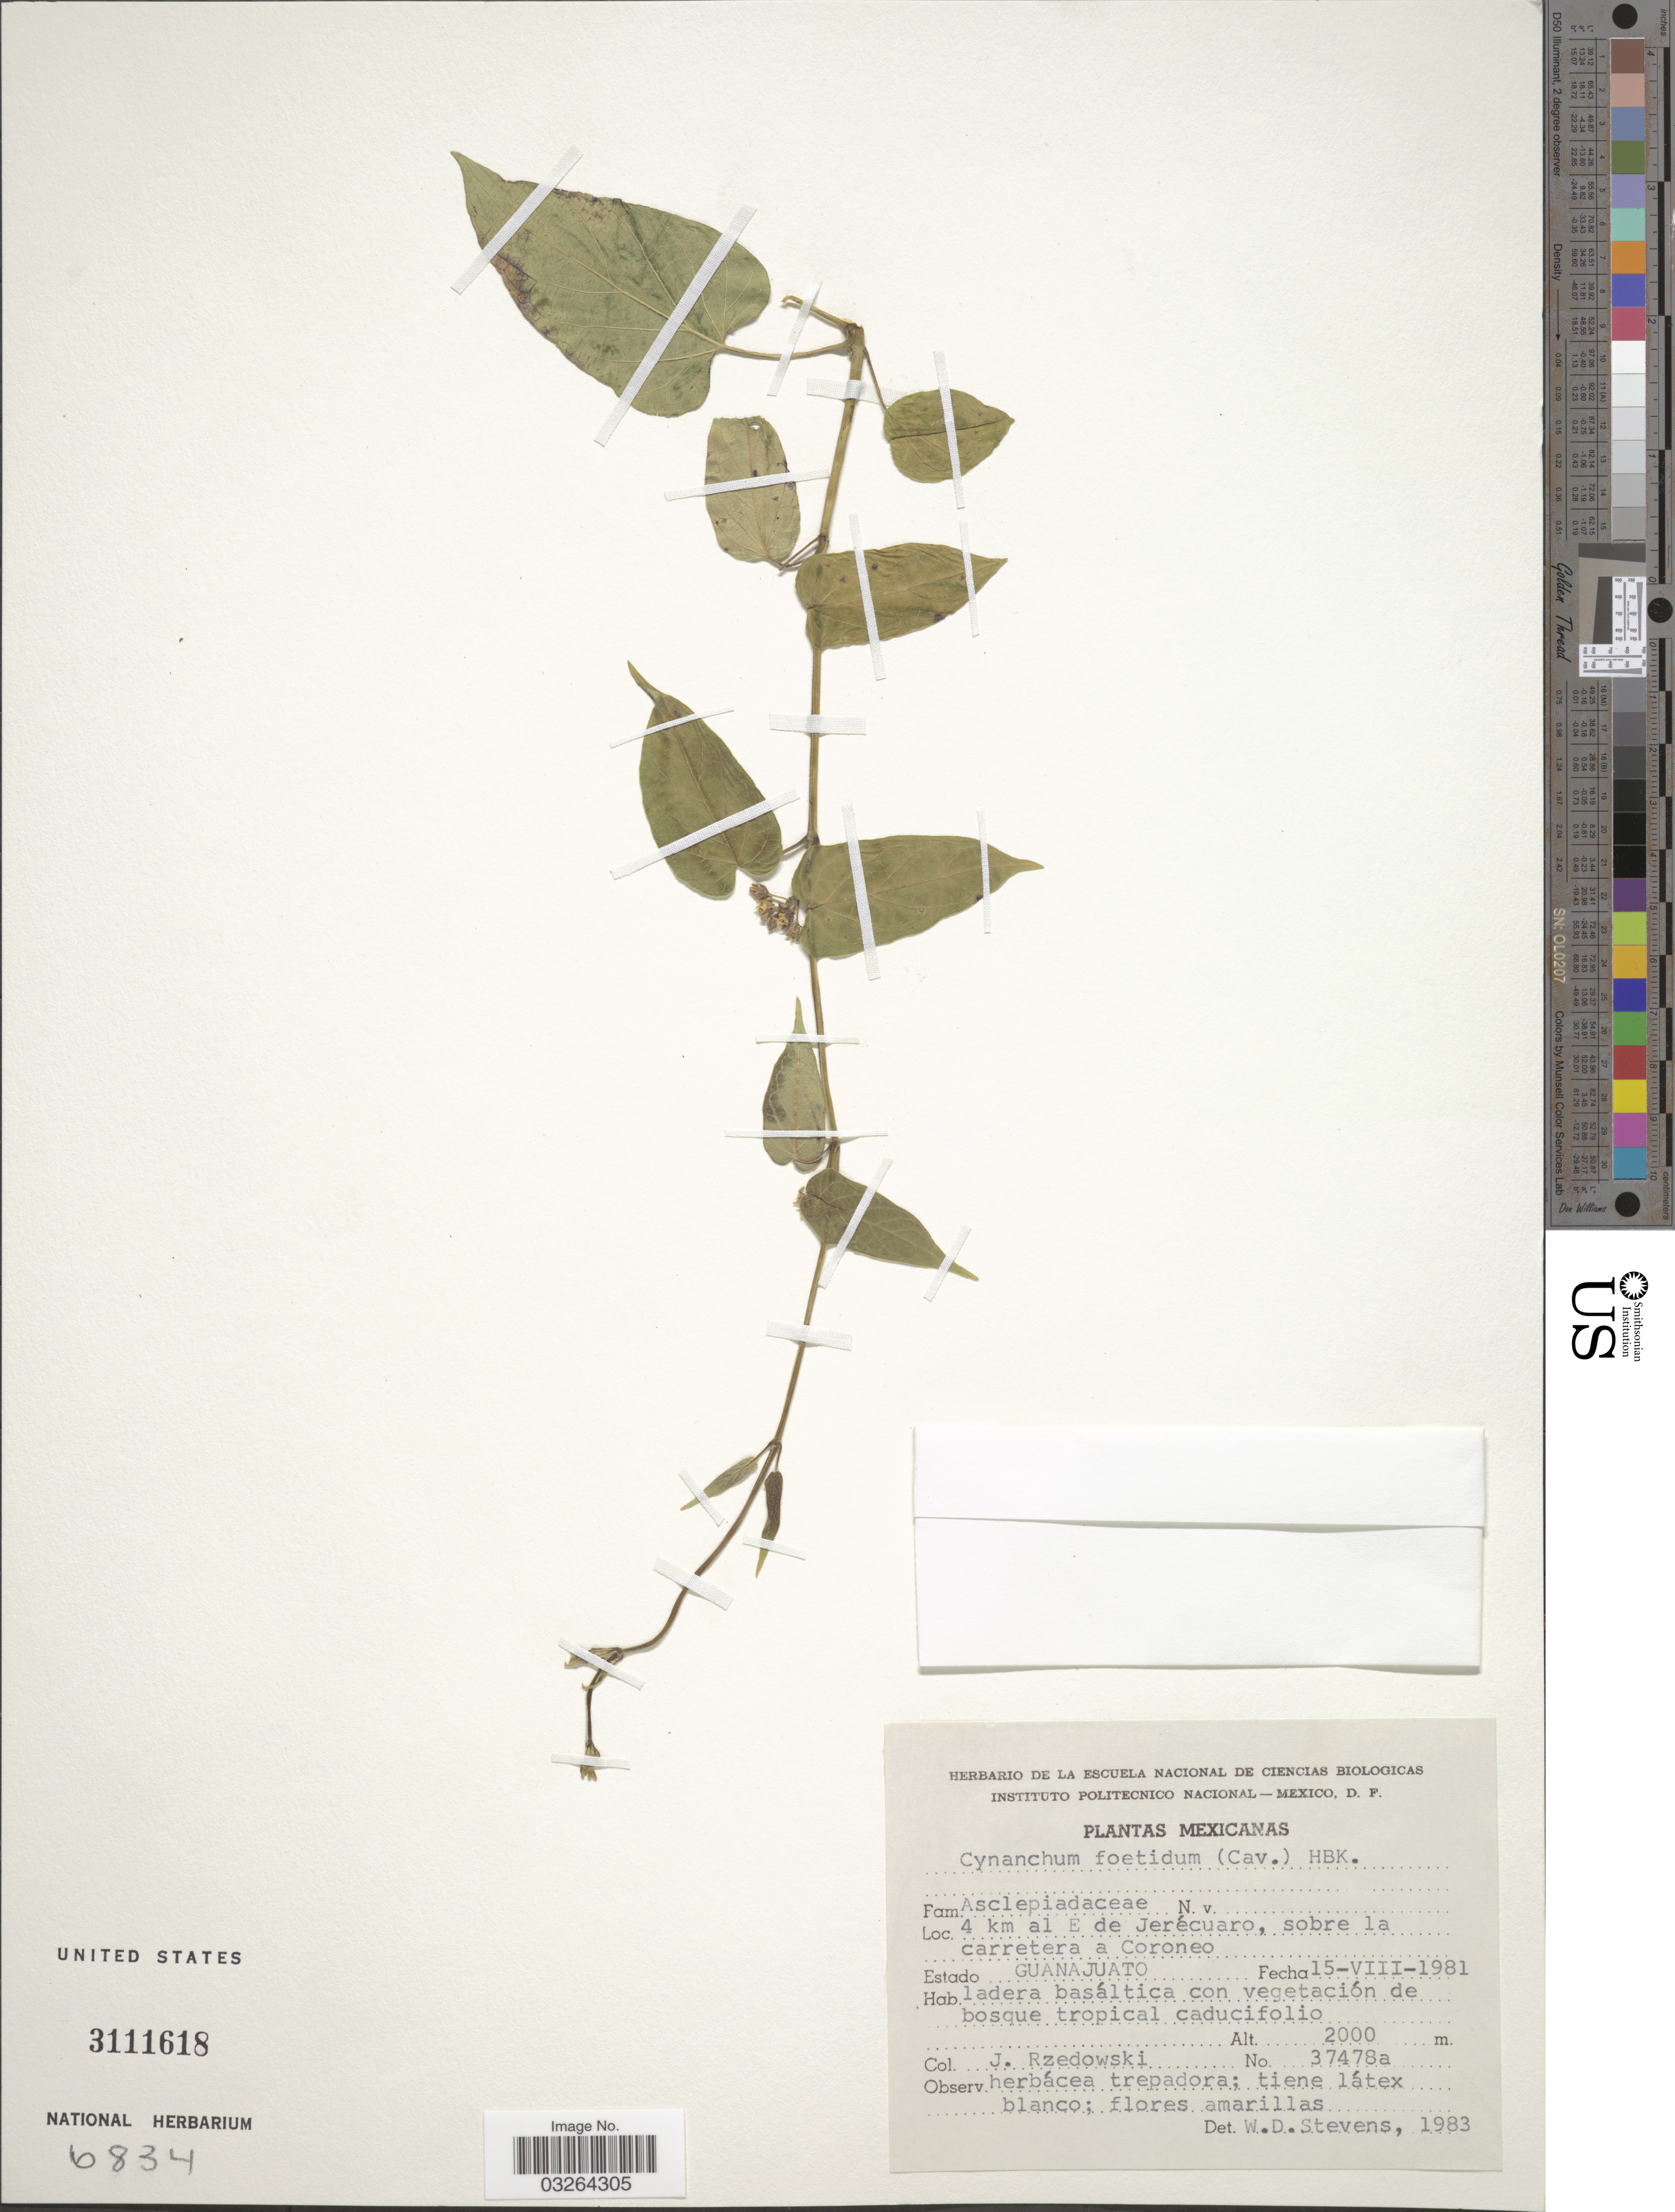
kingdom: Plantae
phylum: Tracheophyta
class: Magnoliopsida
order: Gentianales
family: Apocynaceae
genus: Cynanchum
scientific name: Cynanchum foetidum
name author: (Cav.) Kunth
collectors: J. Rzedowski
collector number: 37478a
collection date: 1981-08-15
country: Mexico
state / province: Guanajuato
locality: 4 km al E de Jerécuaro, sobre la carretera a Coroneo.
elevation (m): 2000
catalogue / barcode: US 3111618